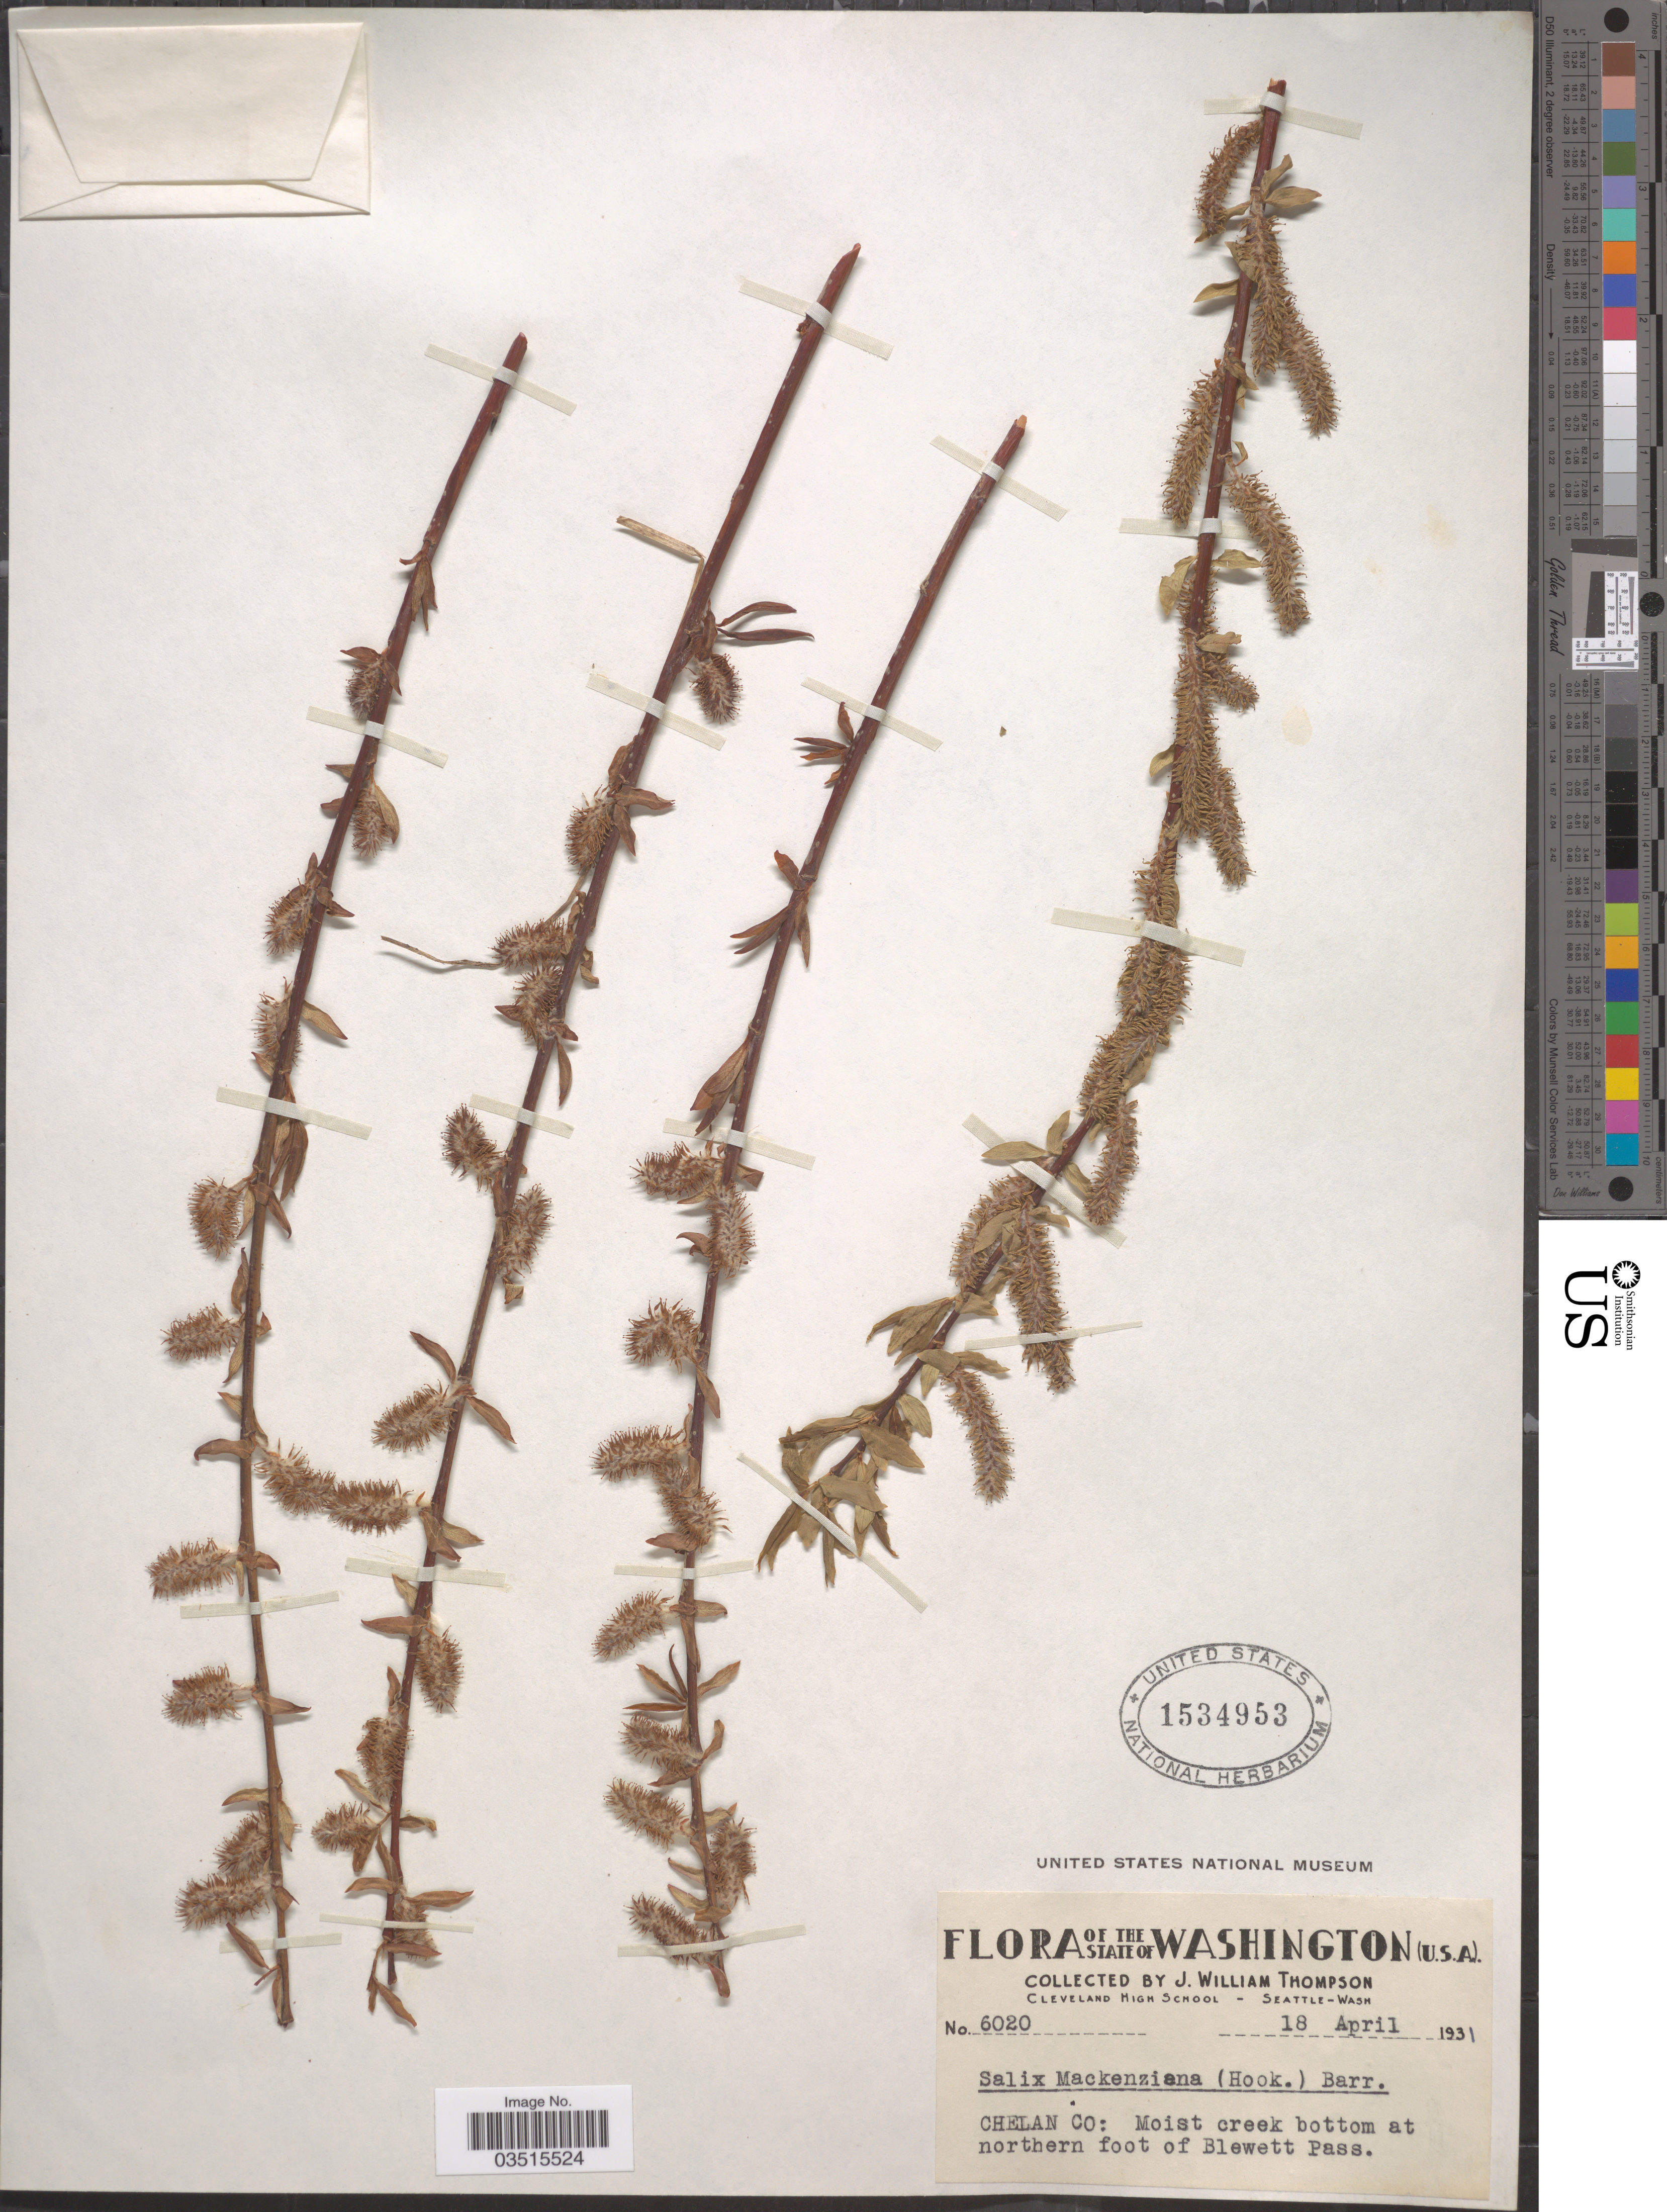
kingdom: Plantae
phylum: Tracheophyta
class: Magnoliopsida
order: Malpighiales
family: Salicaceae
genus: Salix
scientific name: Salix mackenziana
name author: (Hook.) Barratt ex Hook.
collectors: J. W. Thompson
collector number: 6020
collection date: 1931-04-18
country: United States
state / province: Washington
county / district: Chelan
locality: Chelan Co: Moist creek bottom at northern foot of Blewett Pass.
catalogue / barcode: US 1534953